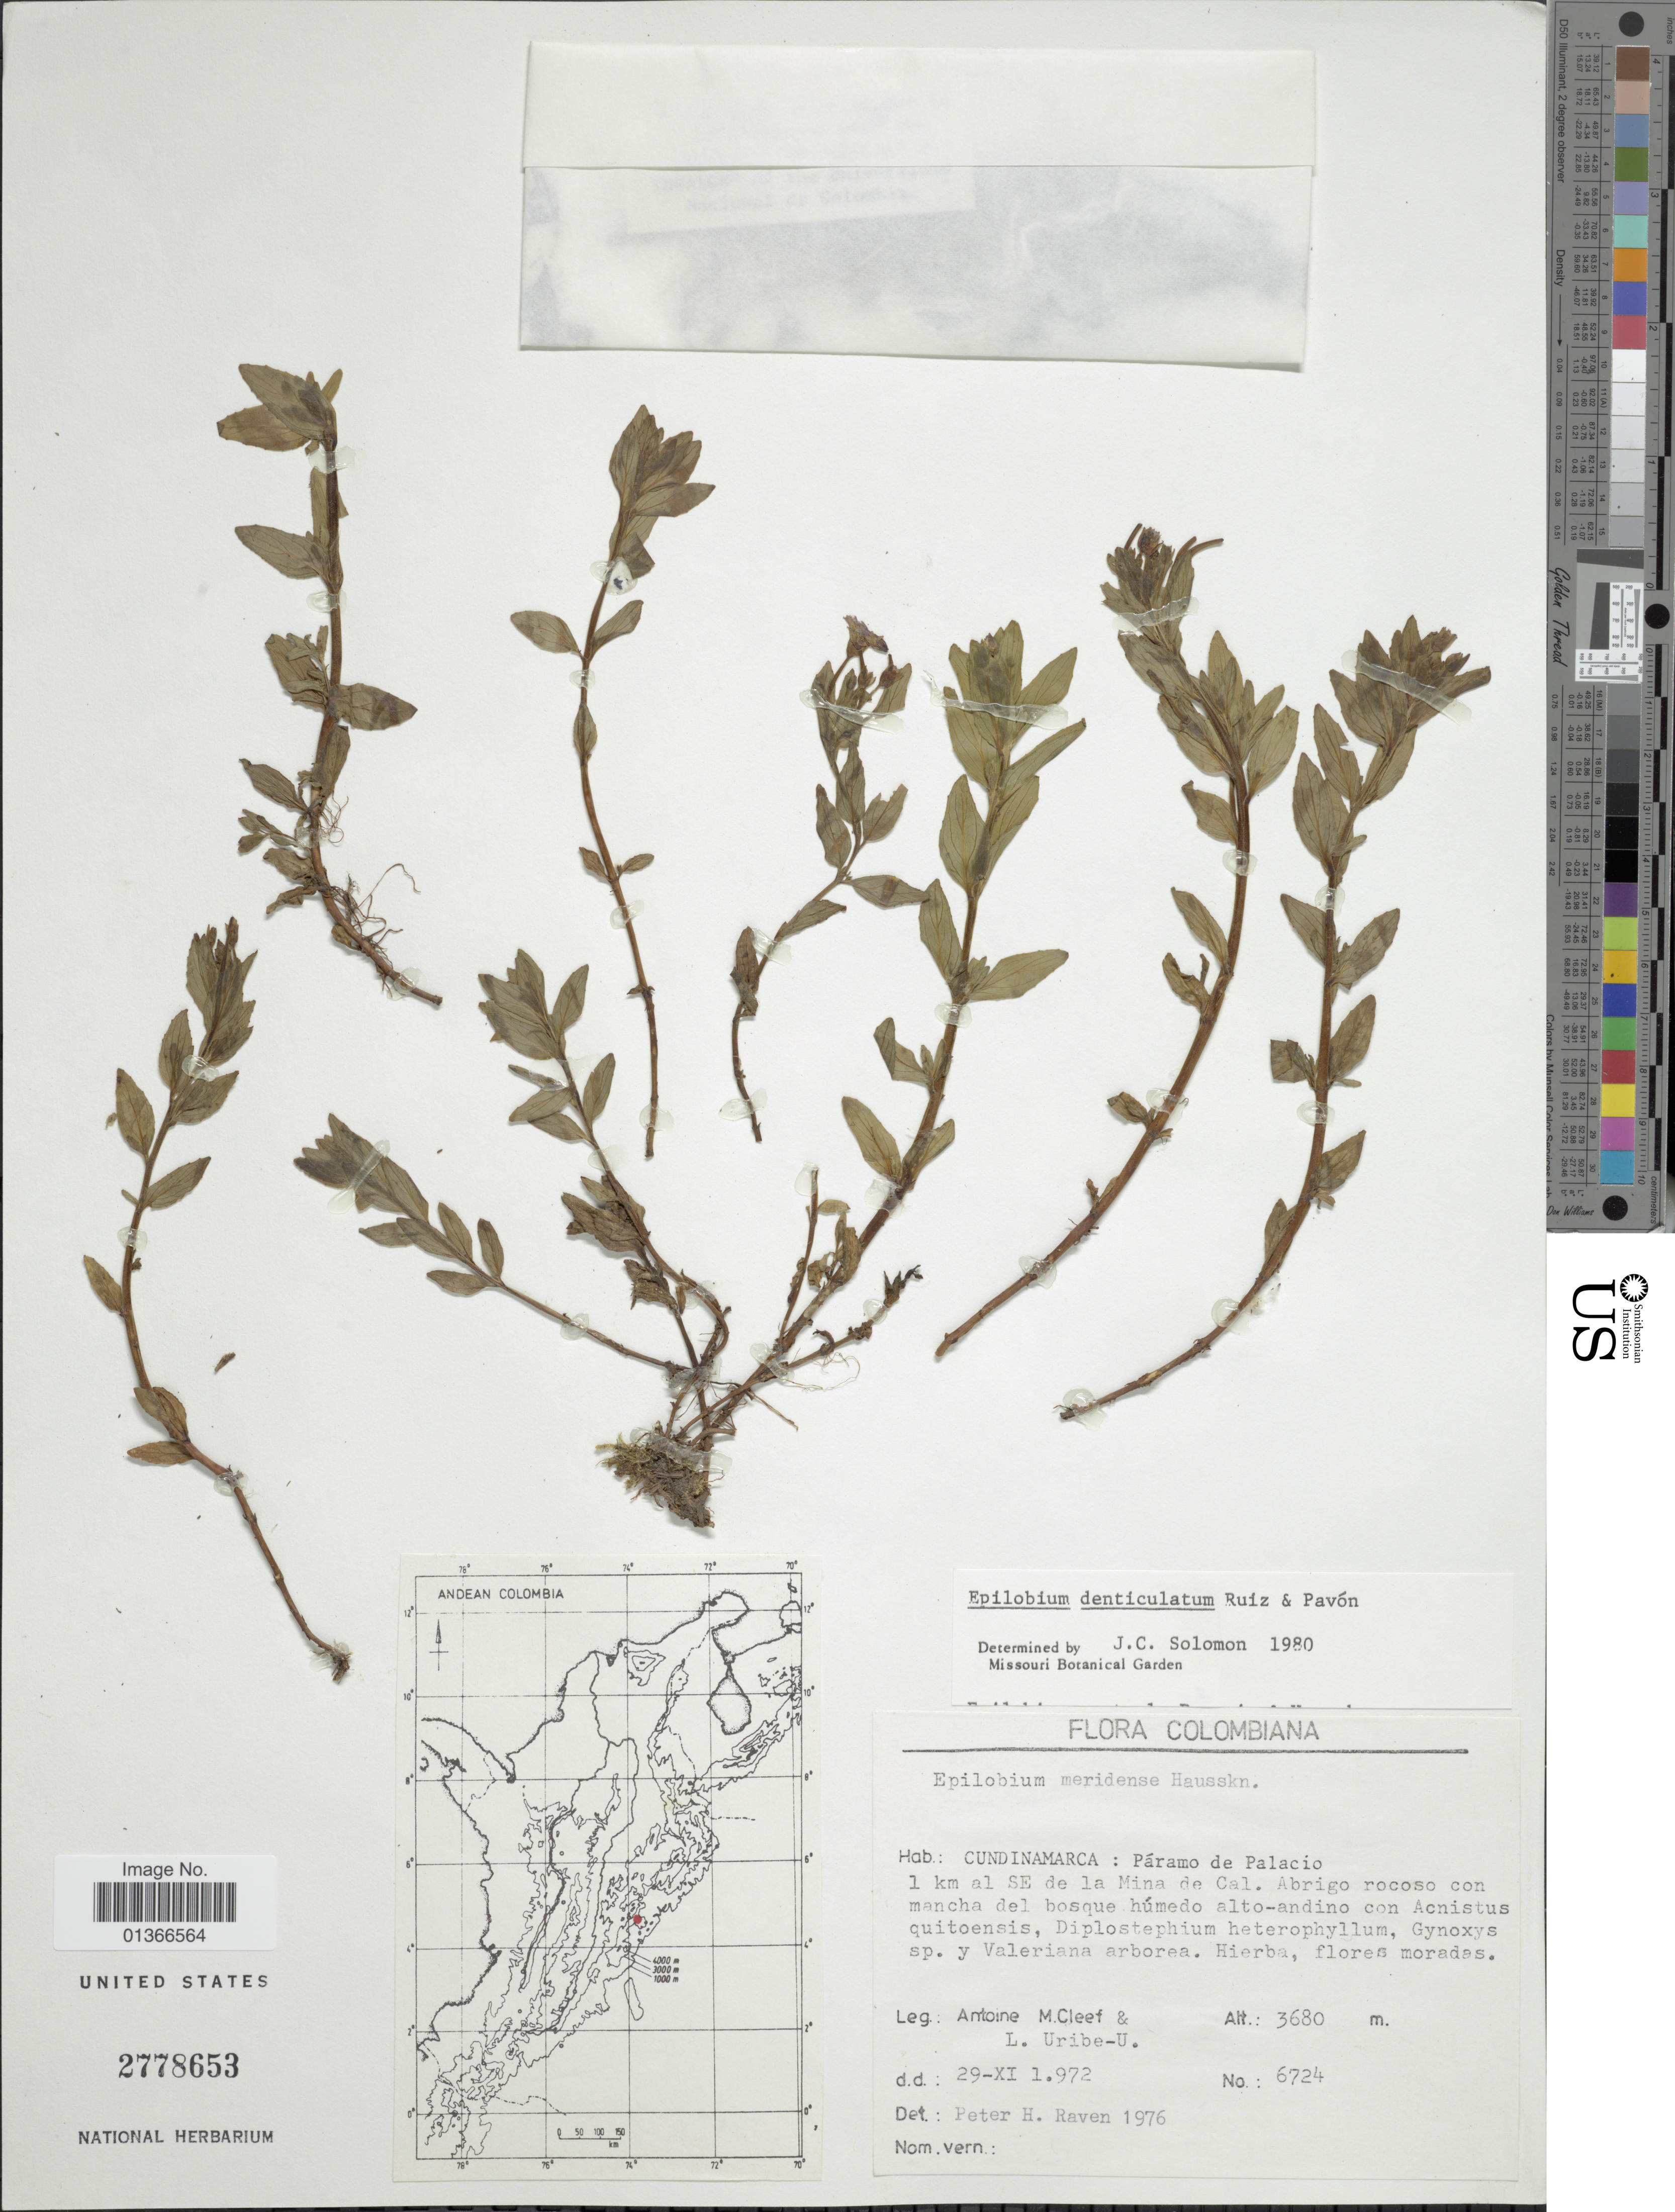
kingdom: Plantae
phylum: Tracheophyta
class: Magnoliopsida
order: Myrtales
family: Onagraceae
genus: Epilobium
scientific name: Epilobium denticulatum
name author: Ruiz & Pav.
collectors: A. M. Cleef & L. Uribe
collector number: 6724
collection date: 1972-11-29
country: Colombia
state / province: Cundinamarca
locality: Páramo de Palacio. 1 km al SE de la Mina de Cal.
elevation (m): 3680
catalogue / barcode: US 2778653